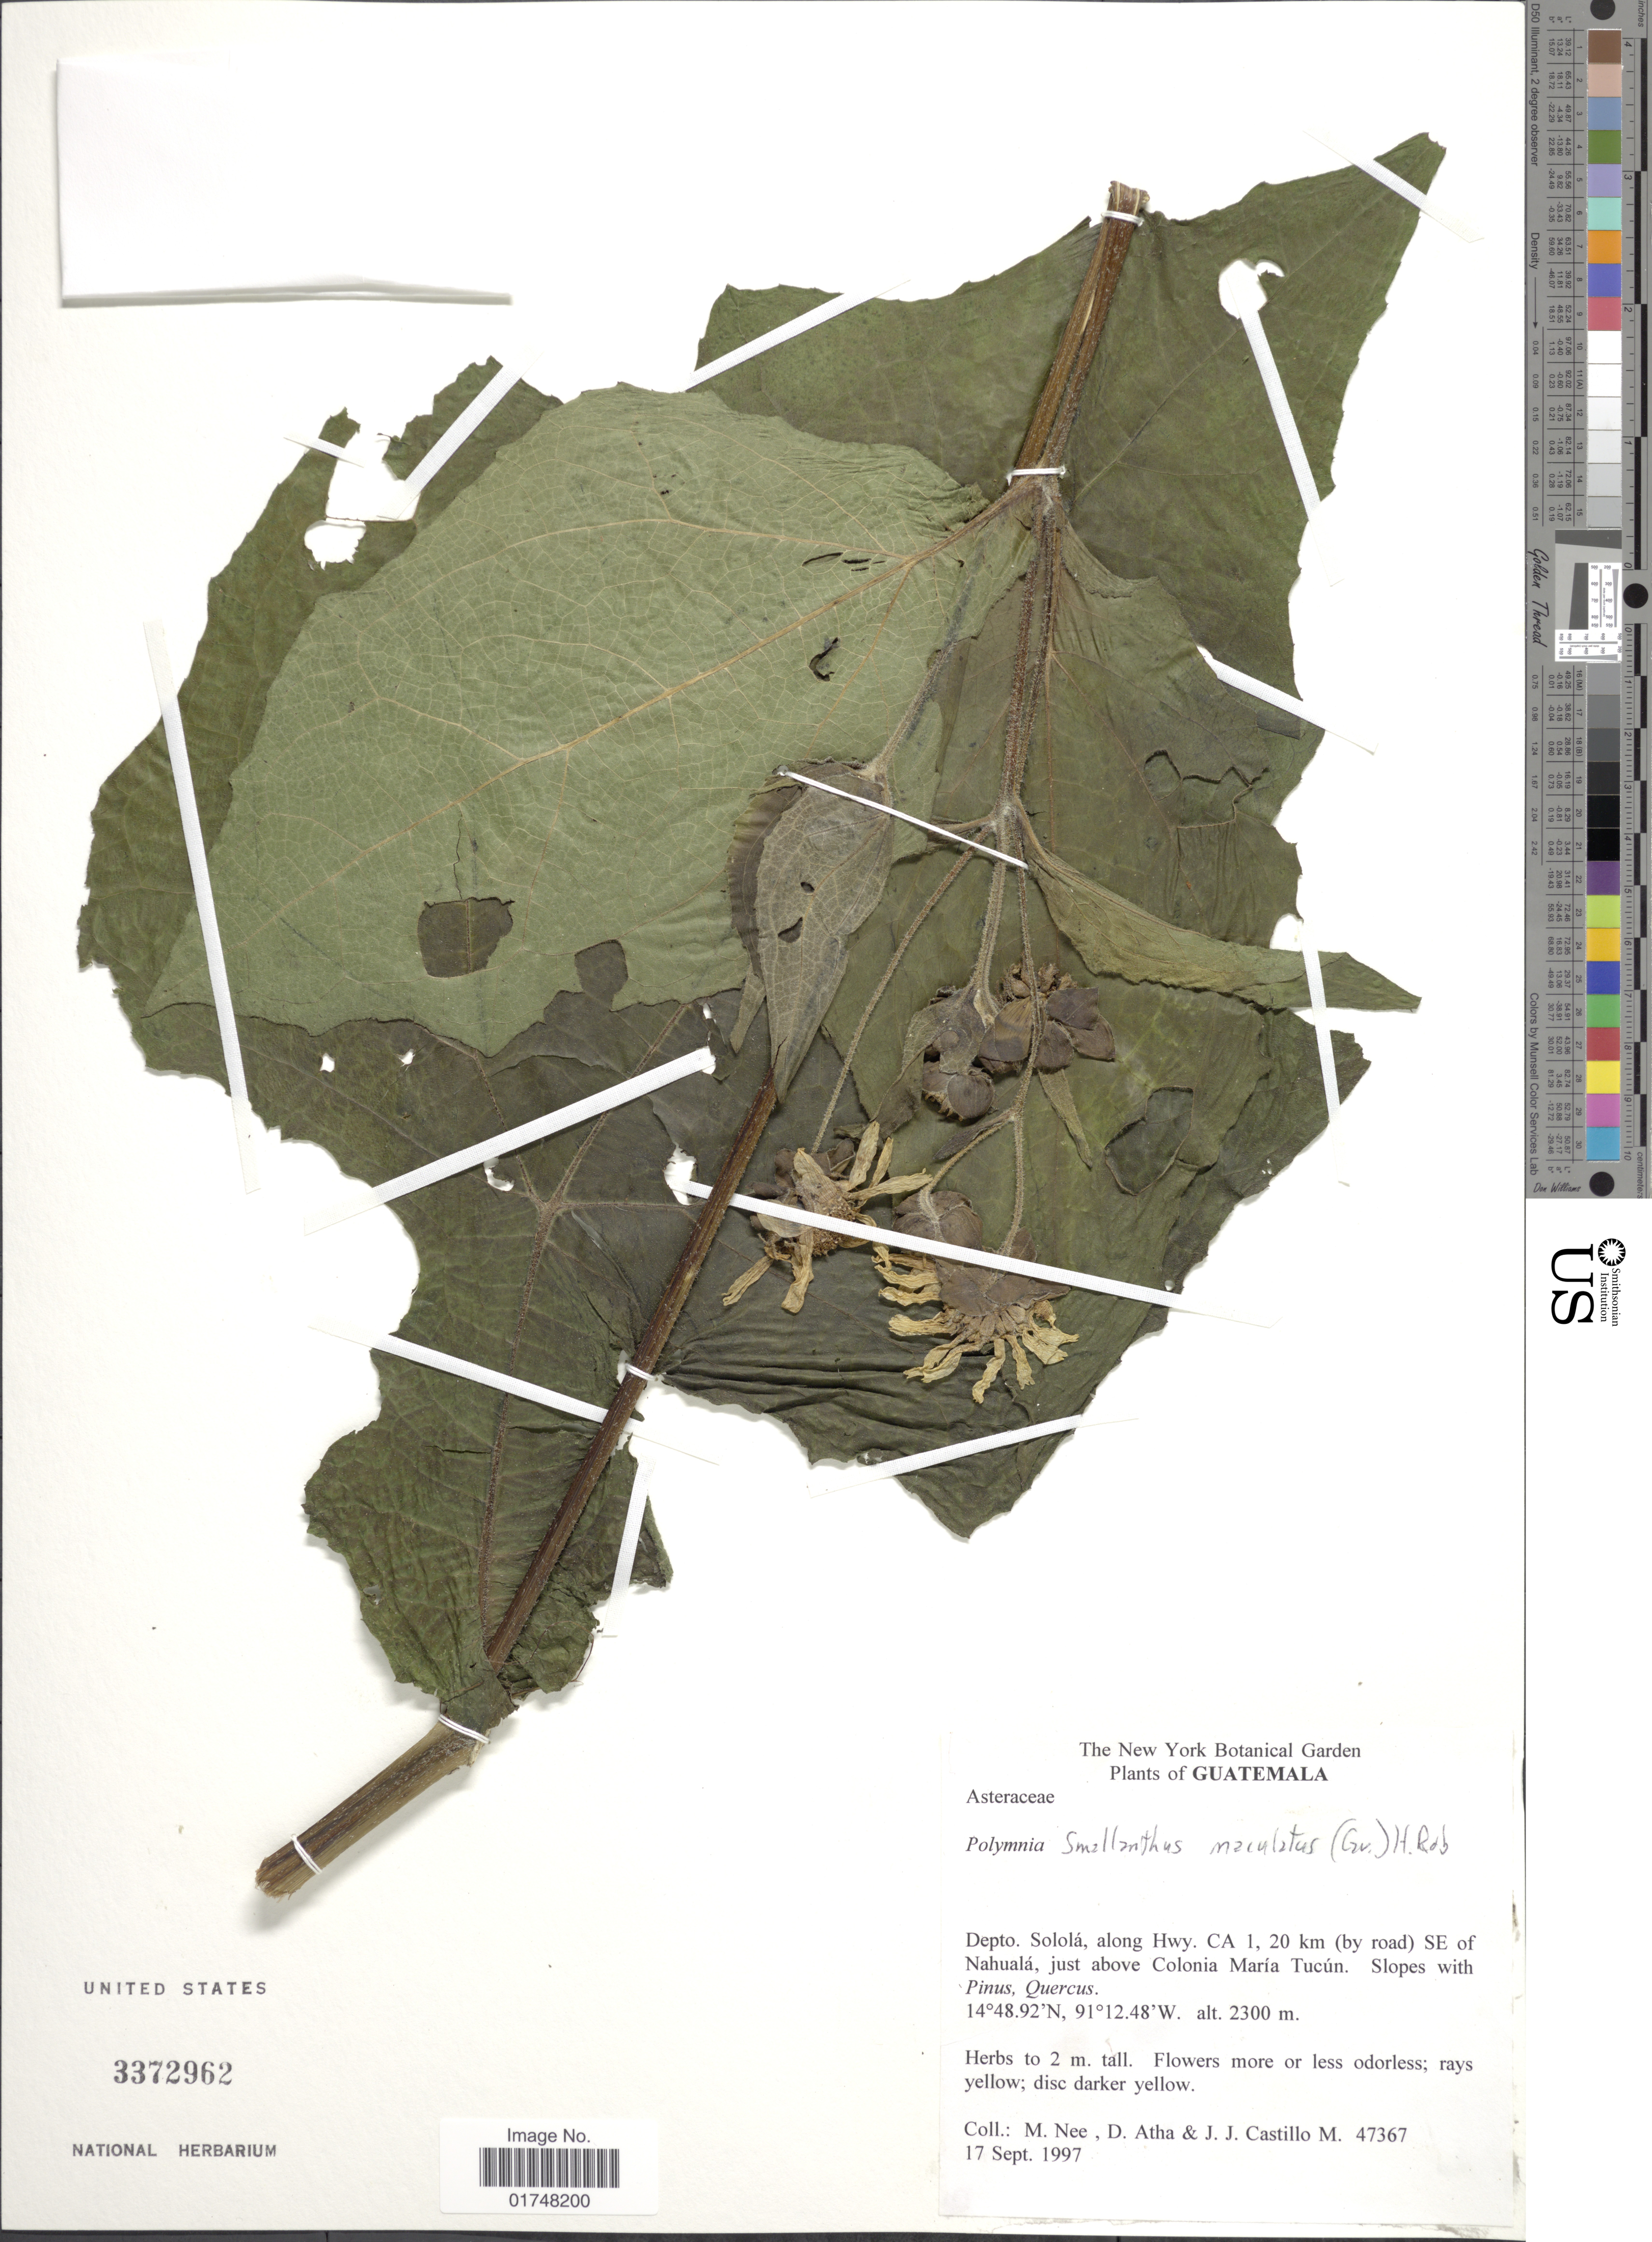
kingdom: Plantae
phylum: Tracheophyta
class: Magnoliopsida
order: Asterales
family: Asteraceae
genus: Smallanthus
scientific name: Smallanthus maculatus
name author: (Cav.) H. Rob.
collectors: M. Nee, D. Atha & J. Castillo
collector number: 47367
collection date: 1997-09-17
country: Guatemala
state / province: Sololá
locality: Along Hwy CA 1, 20 km (by road) SE of Nahuala, just above Colonia Maria Tucun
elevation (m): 2300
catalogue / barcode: US 3372962